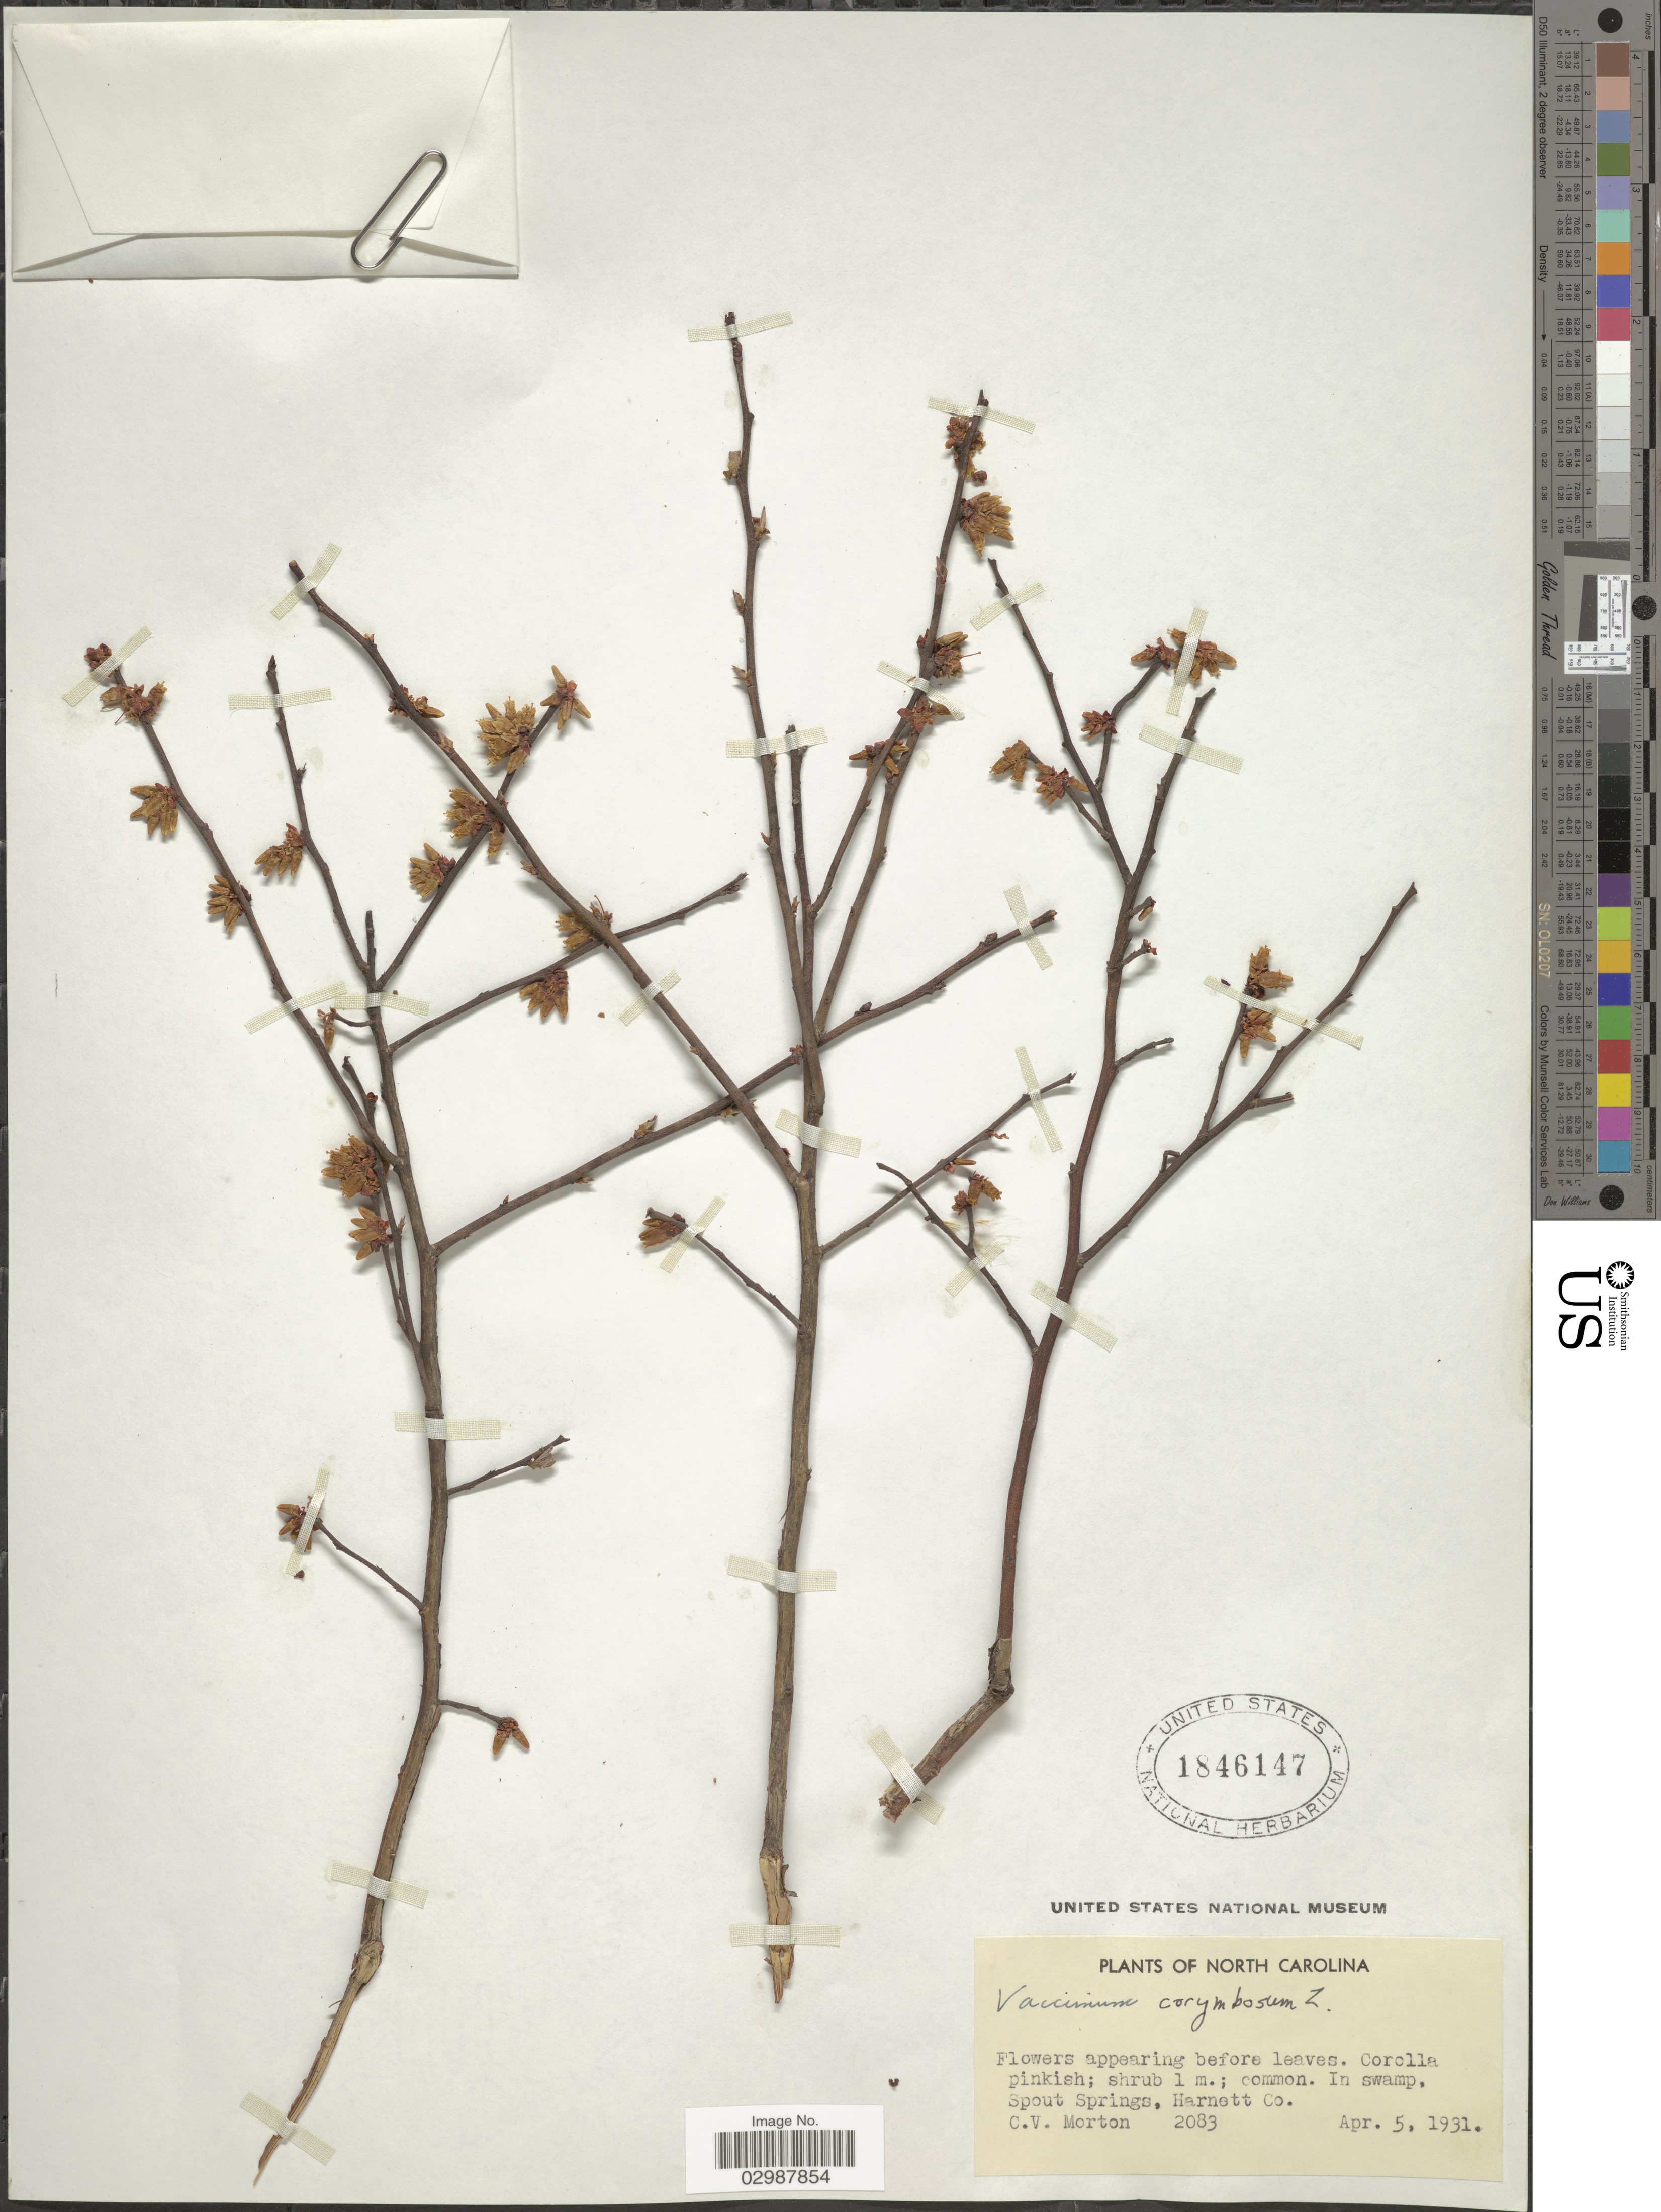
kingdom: Plantae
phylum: Tracheophyta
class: Magnoliopsida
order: Ericales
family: Ericaceae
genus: Vaccinium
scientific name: Vaccinium corymbosum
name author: L.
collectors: C. V. Morton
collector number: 2083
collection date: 1931-04-05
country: United States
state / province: North Carolina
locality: In swamp, Spout Springs, Harnett Co.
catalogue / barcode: US 1846147